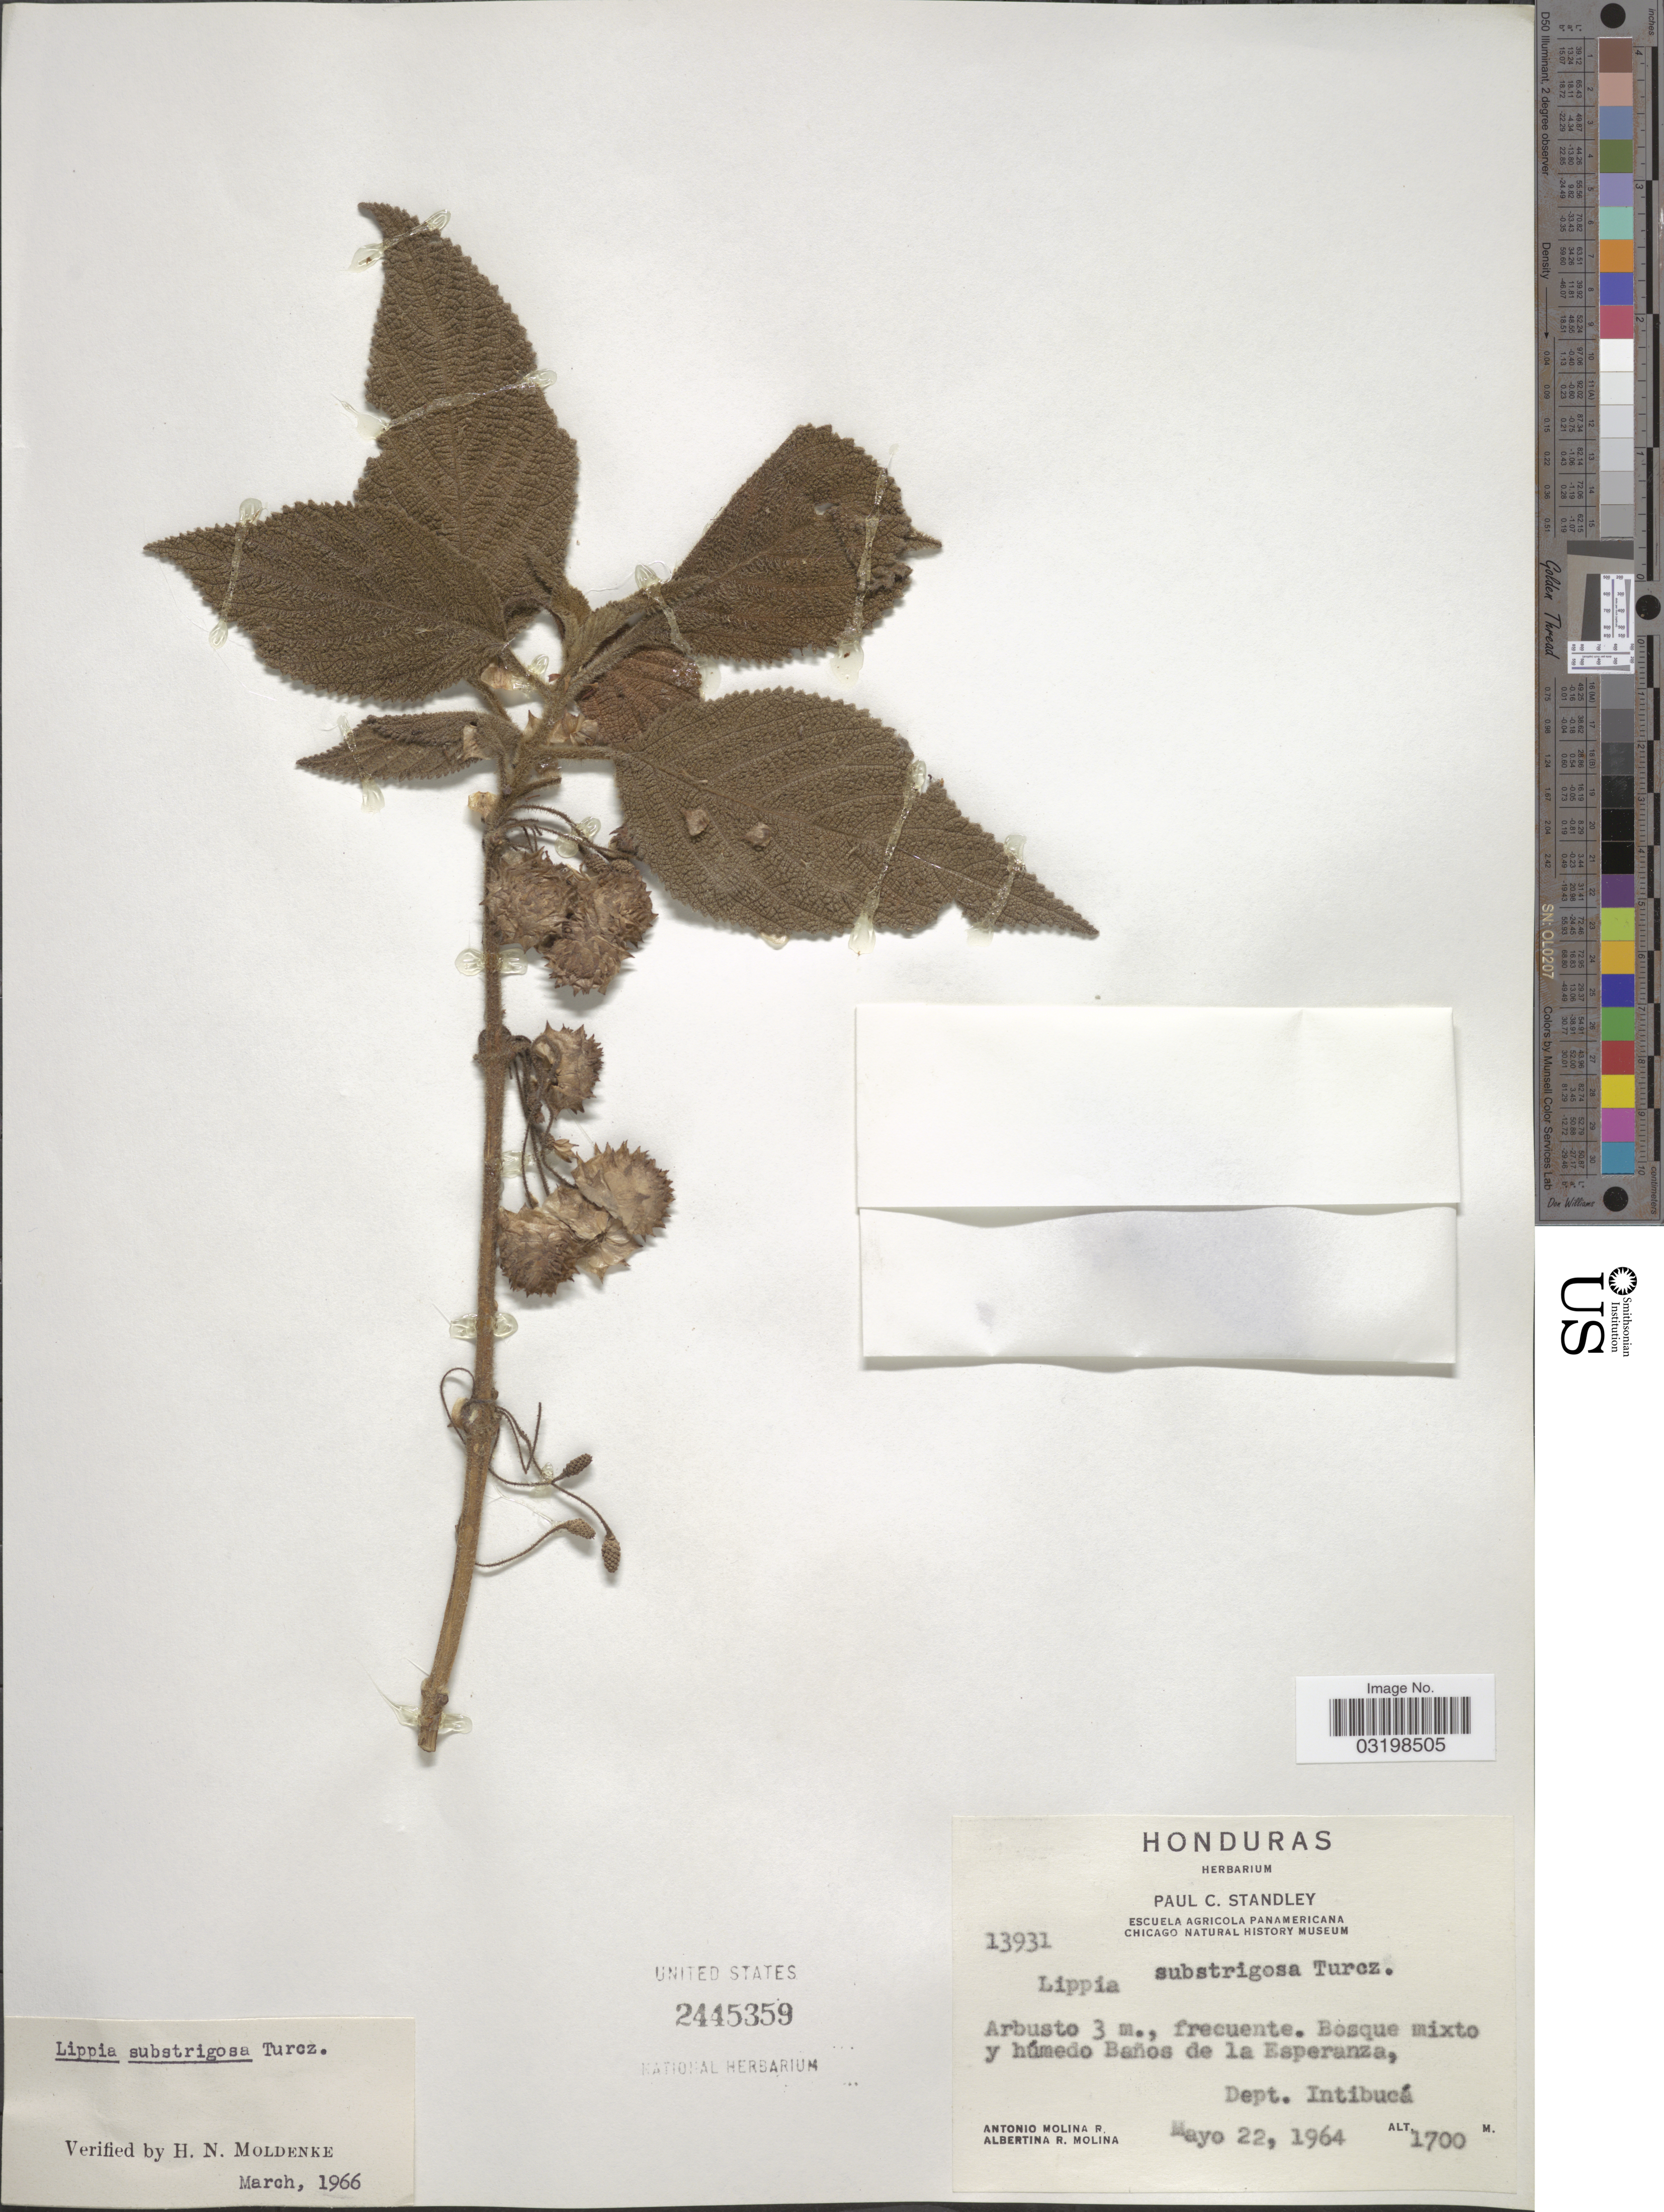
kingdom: Plantae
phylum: Tracheophyta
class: Magnoliopsida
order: Lamiales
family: Verbenaceae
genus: Lippia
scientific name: Lippia umbellata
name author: Cav.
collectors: A. Molina R. & A. R. Molina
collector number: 13931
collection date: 1964-05-22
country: Honduras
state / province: Intibuca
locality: Bosque mixto y húmedo Baños de la Esperanza, Dept. Intibucá.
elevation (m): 1700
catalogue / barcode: US 2445359